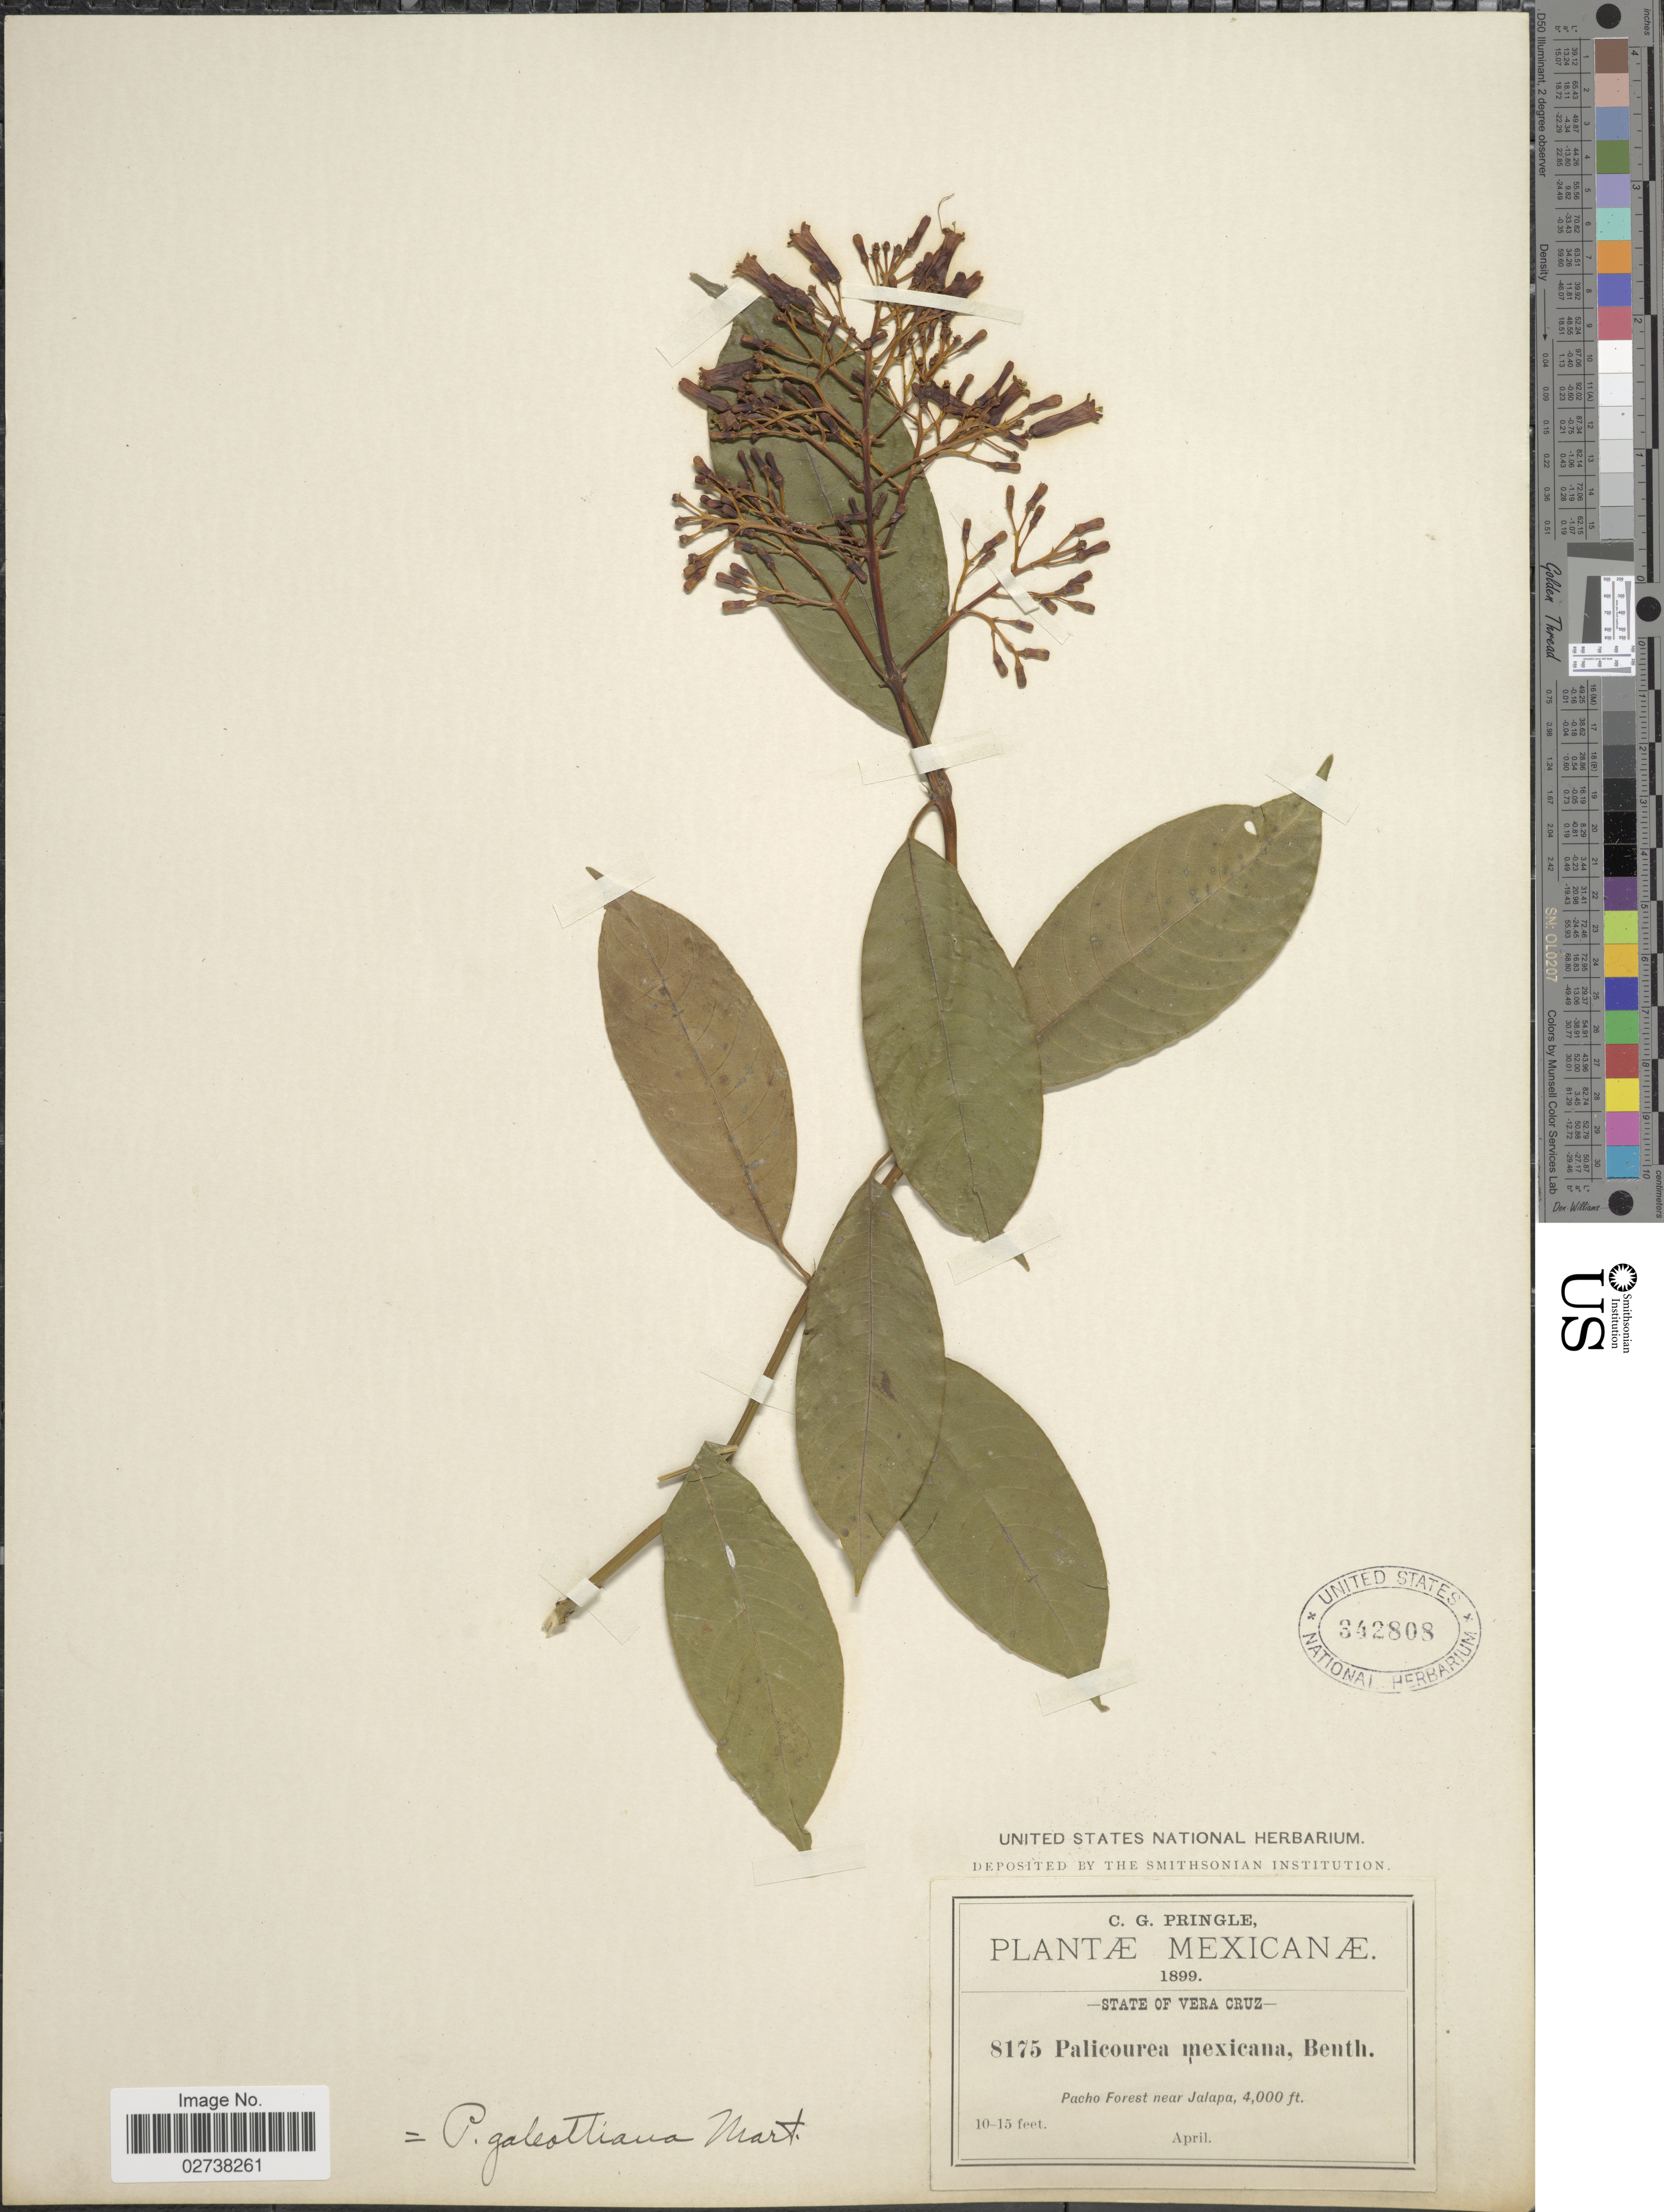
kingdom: Plantae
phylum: Tracheophyta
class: Magnoliopsida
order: Gentianales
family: Rubiaceae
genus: Palicourea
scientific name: Palicourea galeottiana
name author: M. Martens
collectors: C. G. Pringle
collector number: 8175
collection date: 1899-04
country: Mexico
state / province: Veracruz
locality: Vera Cruz, Pacho Forest near Jalapa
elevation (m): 1219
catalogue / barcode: US 342808